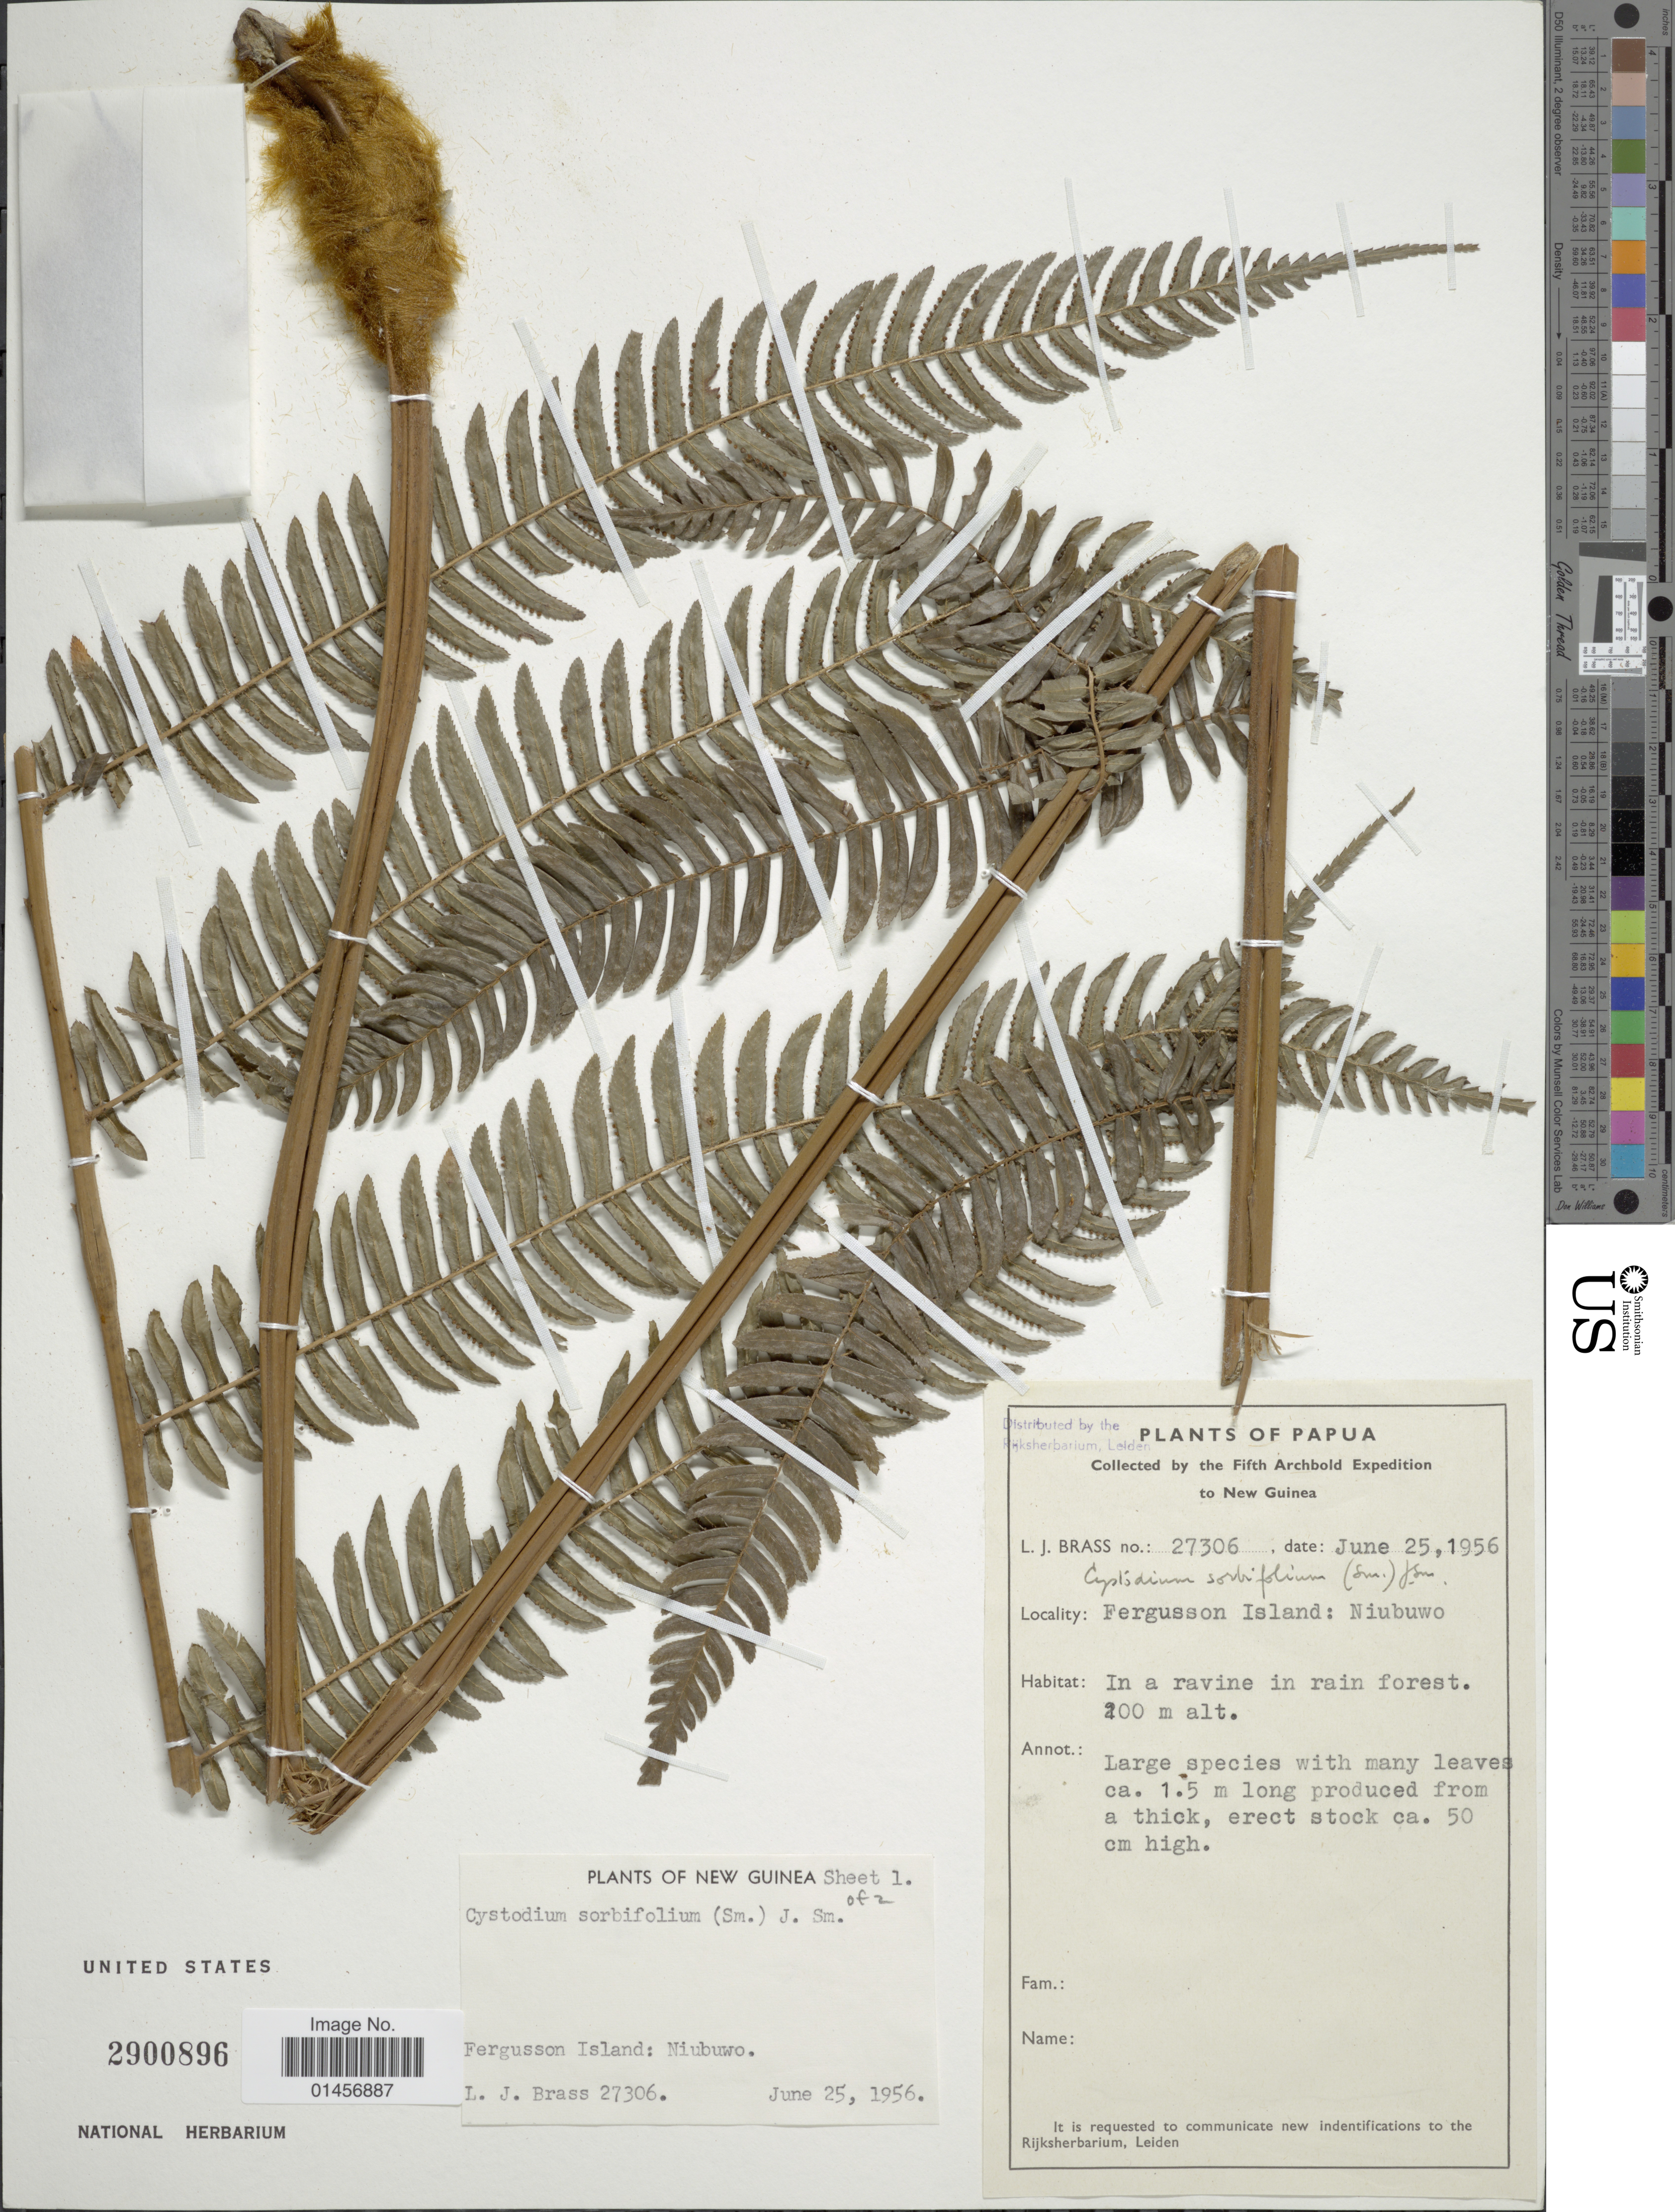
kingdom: Plantae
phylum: Tracheophyta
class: Polypodiopsida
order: Polypodiales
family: Cystodiaceae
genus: Cystodium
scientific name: Cystodium sorbifolium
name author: (J. Sm.) J. Sm.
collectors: L. J. Brass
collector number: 27306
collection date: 1956-06-25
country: Papua New Guinea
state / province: Milne Bay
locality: Papua, New Guinea, Fergusson Island: Niubuwo.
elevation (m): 200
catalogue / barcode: US 2900896